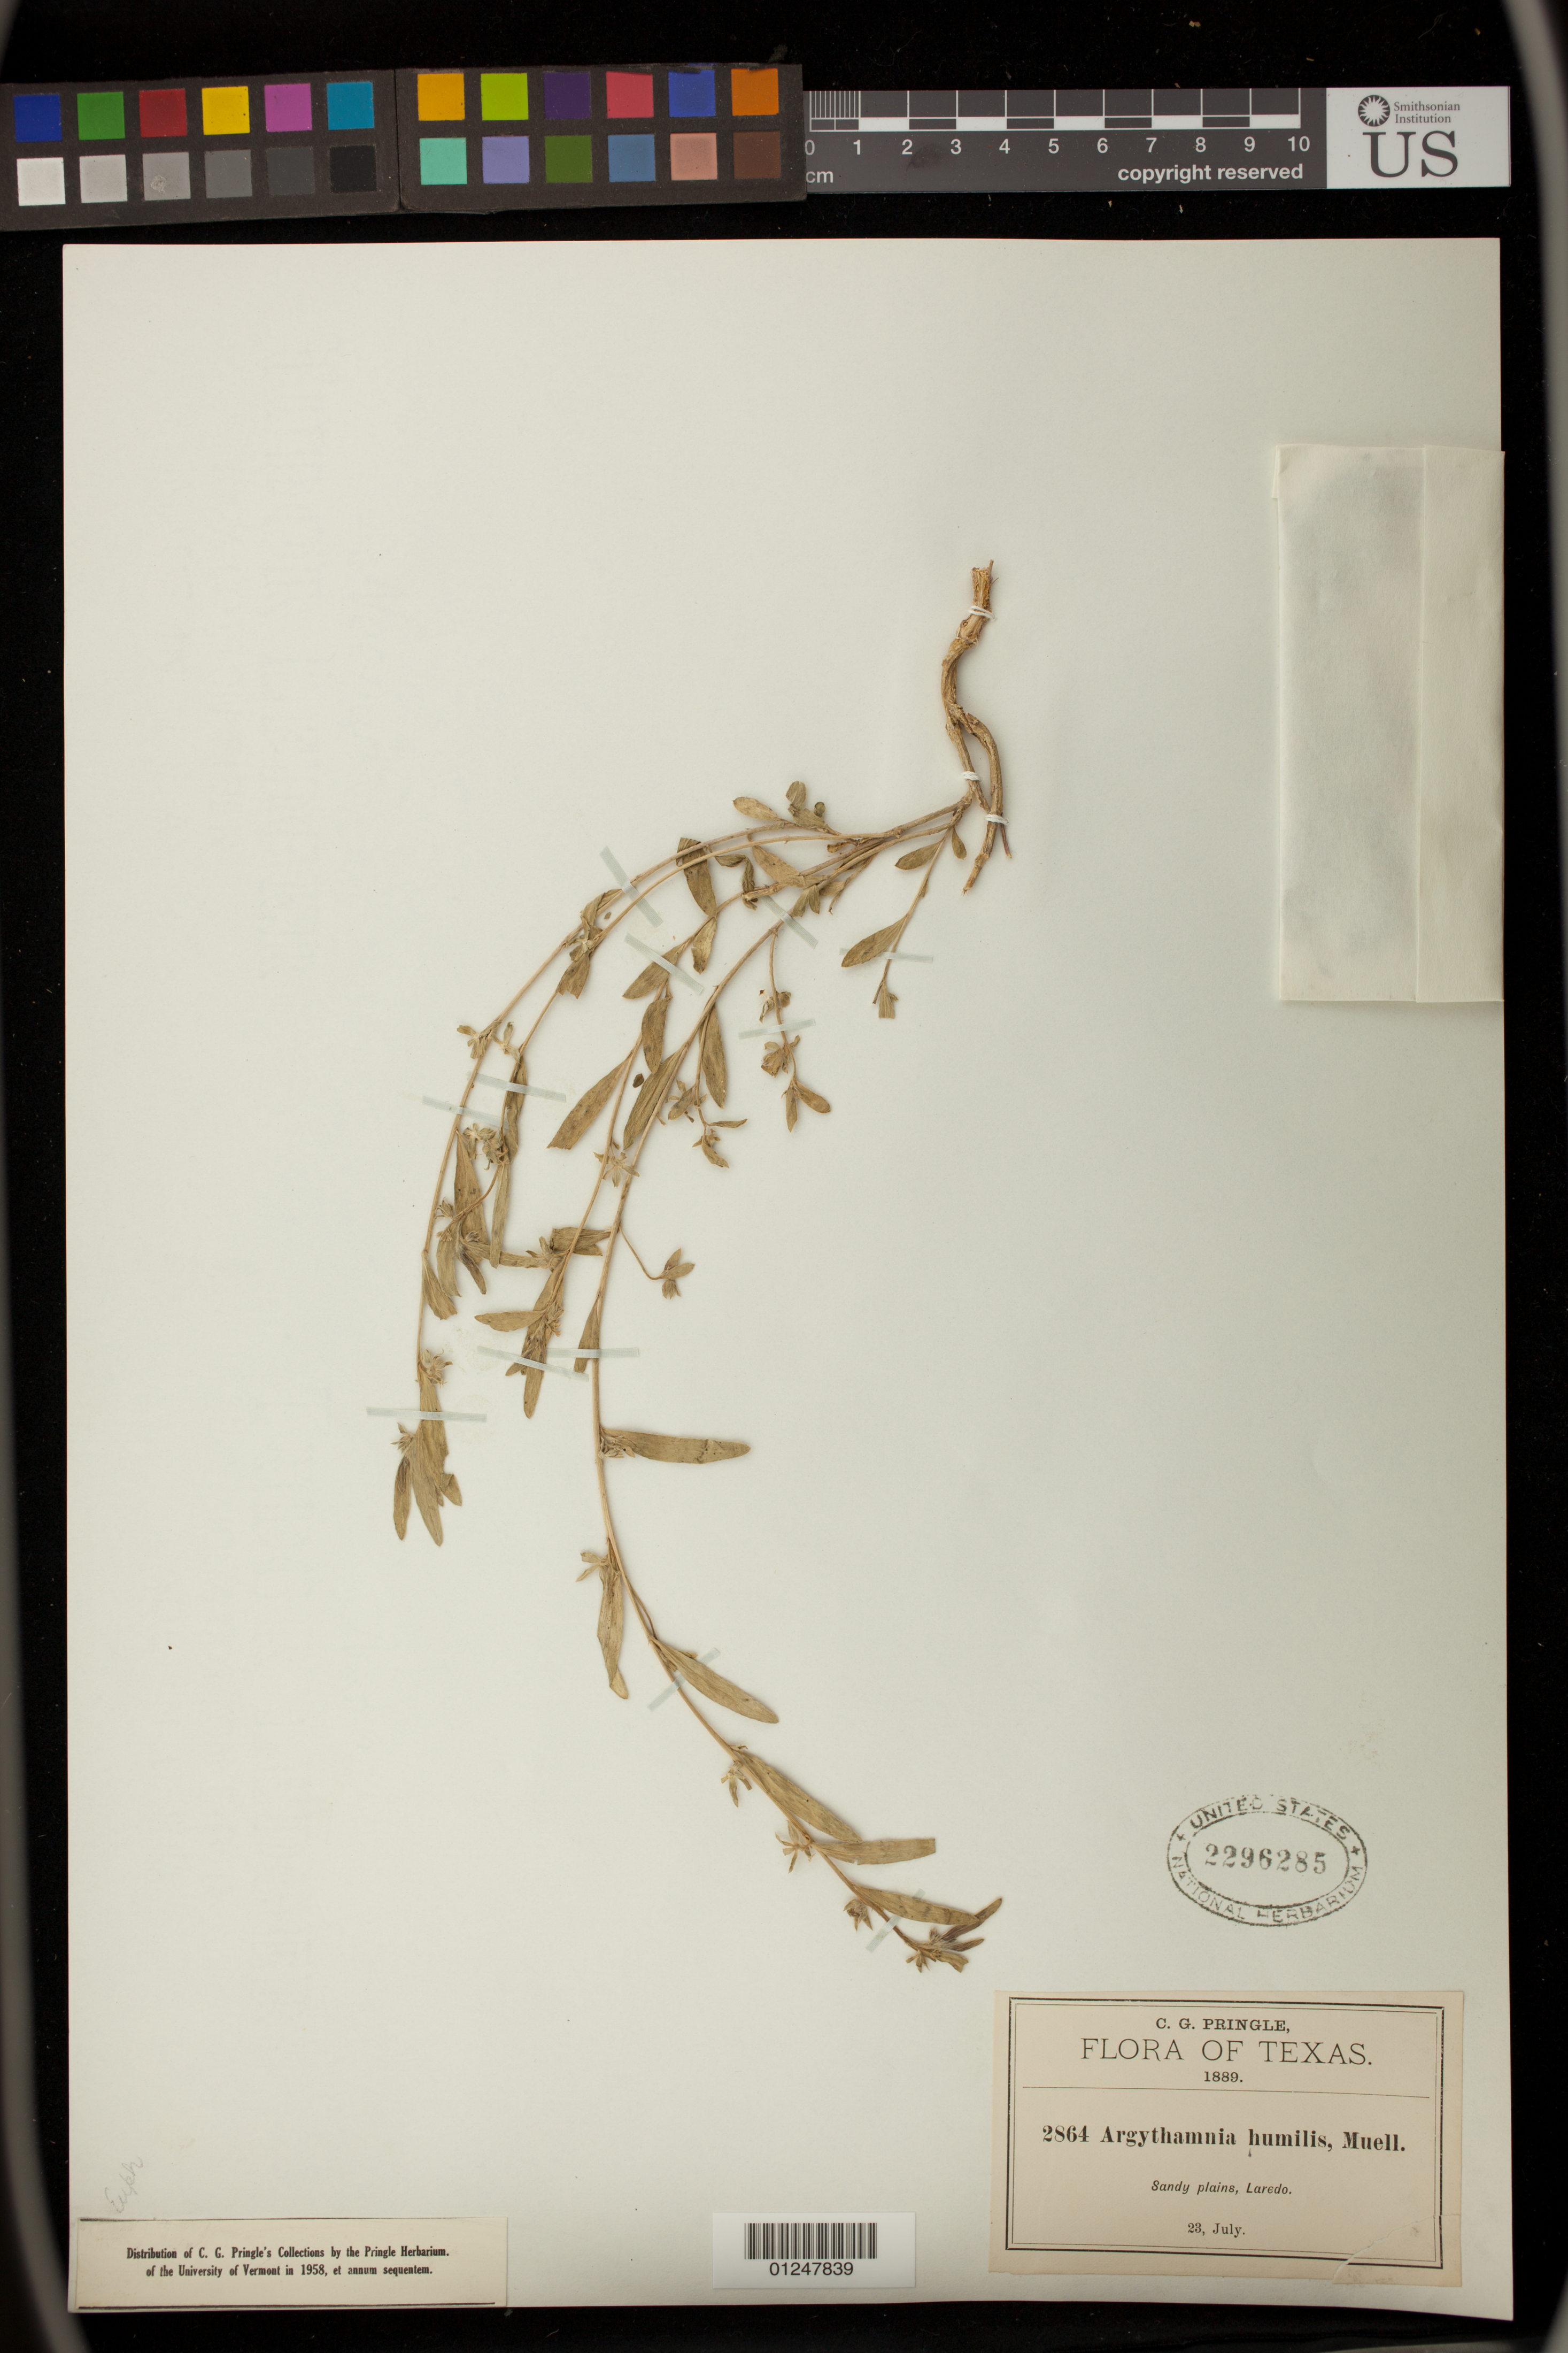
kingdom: Plantae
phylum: Tracheophyta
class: Magnoliopsida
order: Malpighiales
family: Euphorbiaceae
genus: Argythamnia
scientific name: Argythamnia humilis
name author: (Engelm. & A. Gray) Müll. Arg.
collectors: C. G. Pringle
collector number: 2864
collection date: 1889-07-23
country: United States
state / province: Texas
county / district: Webb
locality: Laredo.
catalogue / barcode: US 2296285